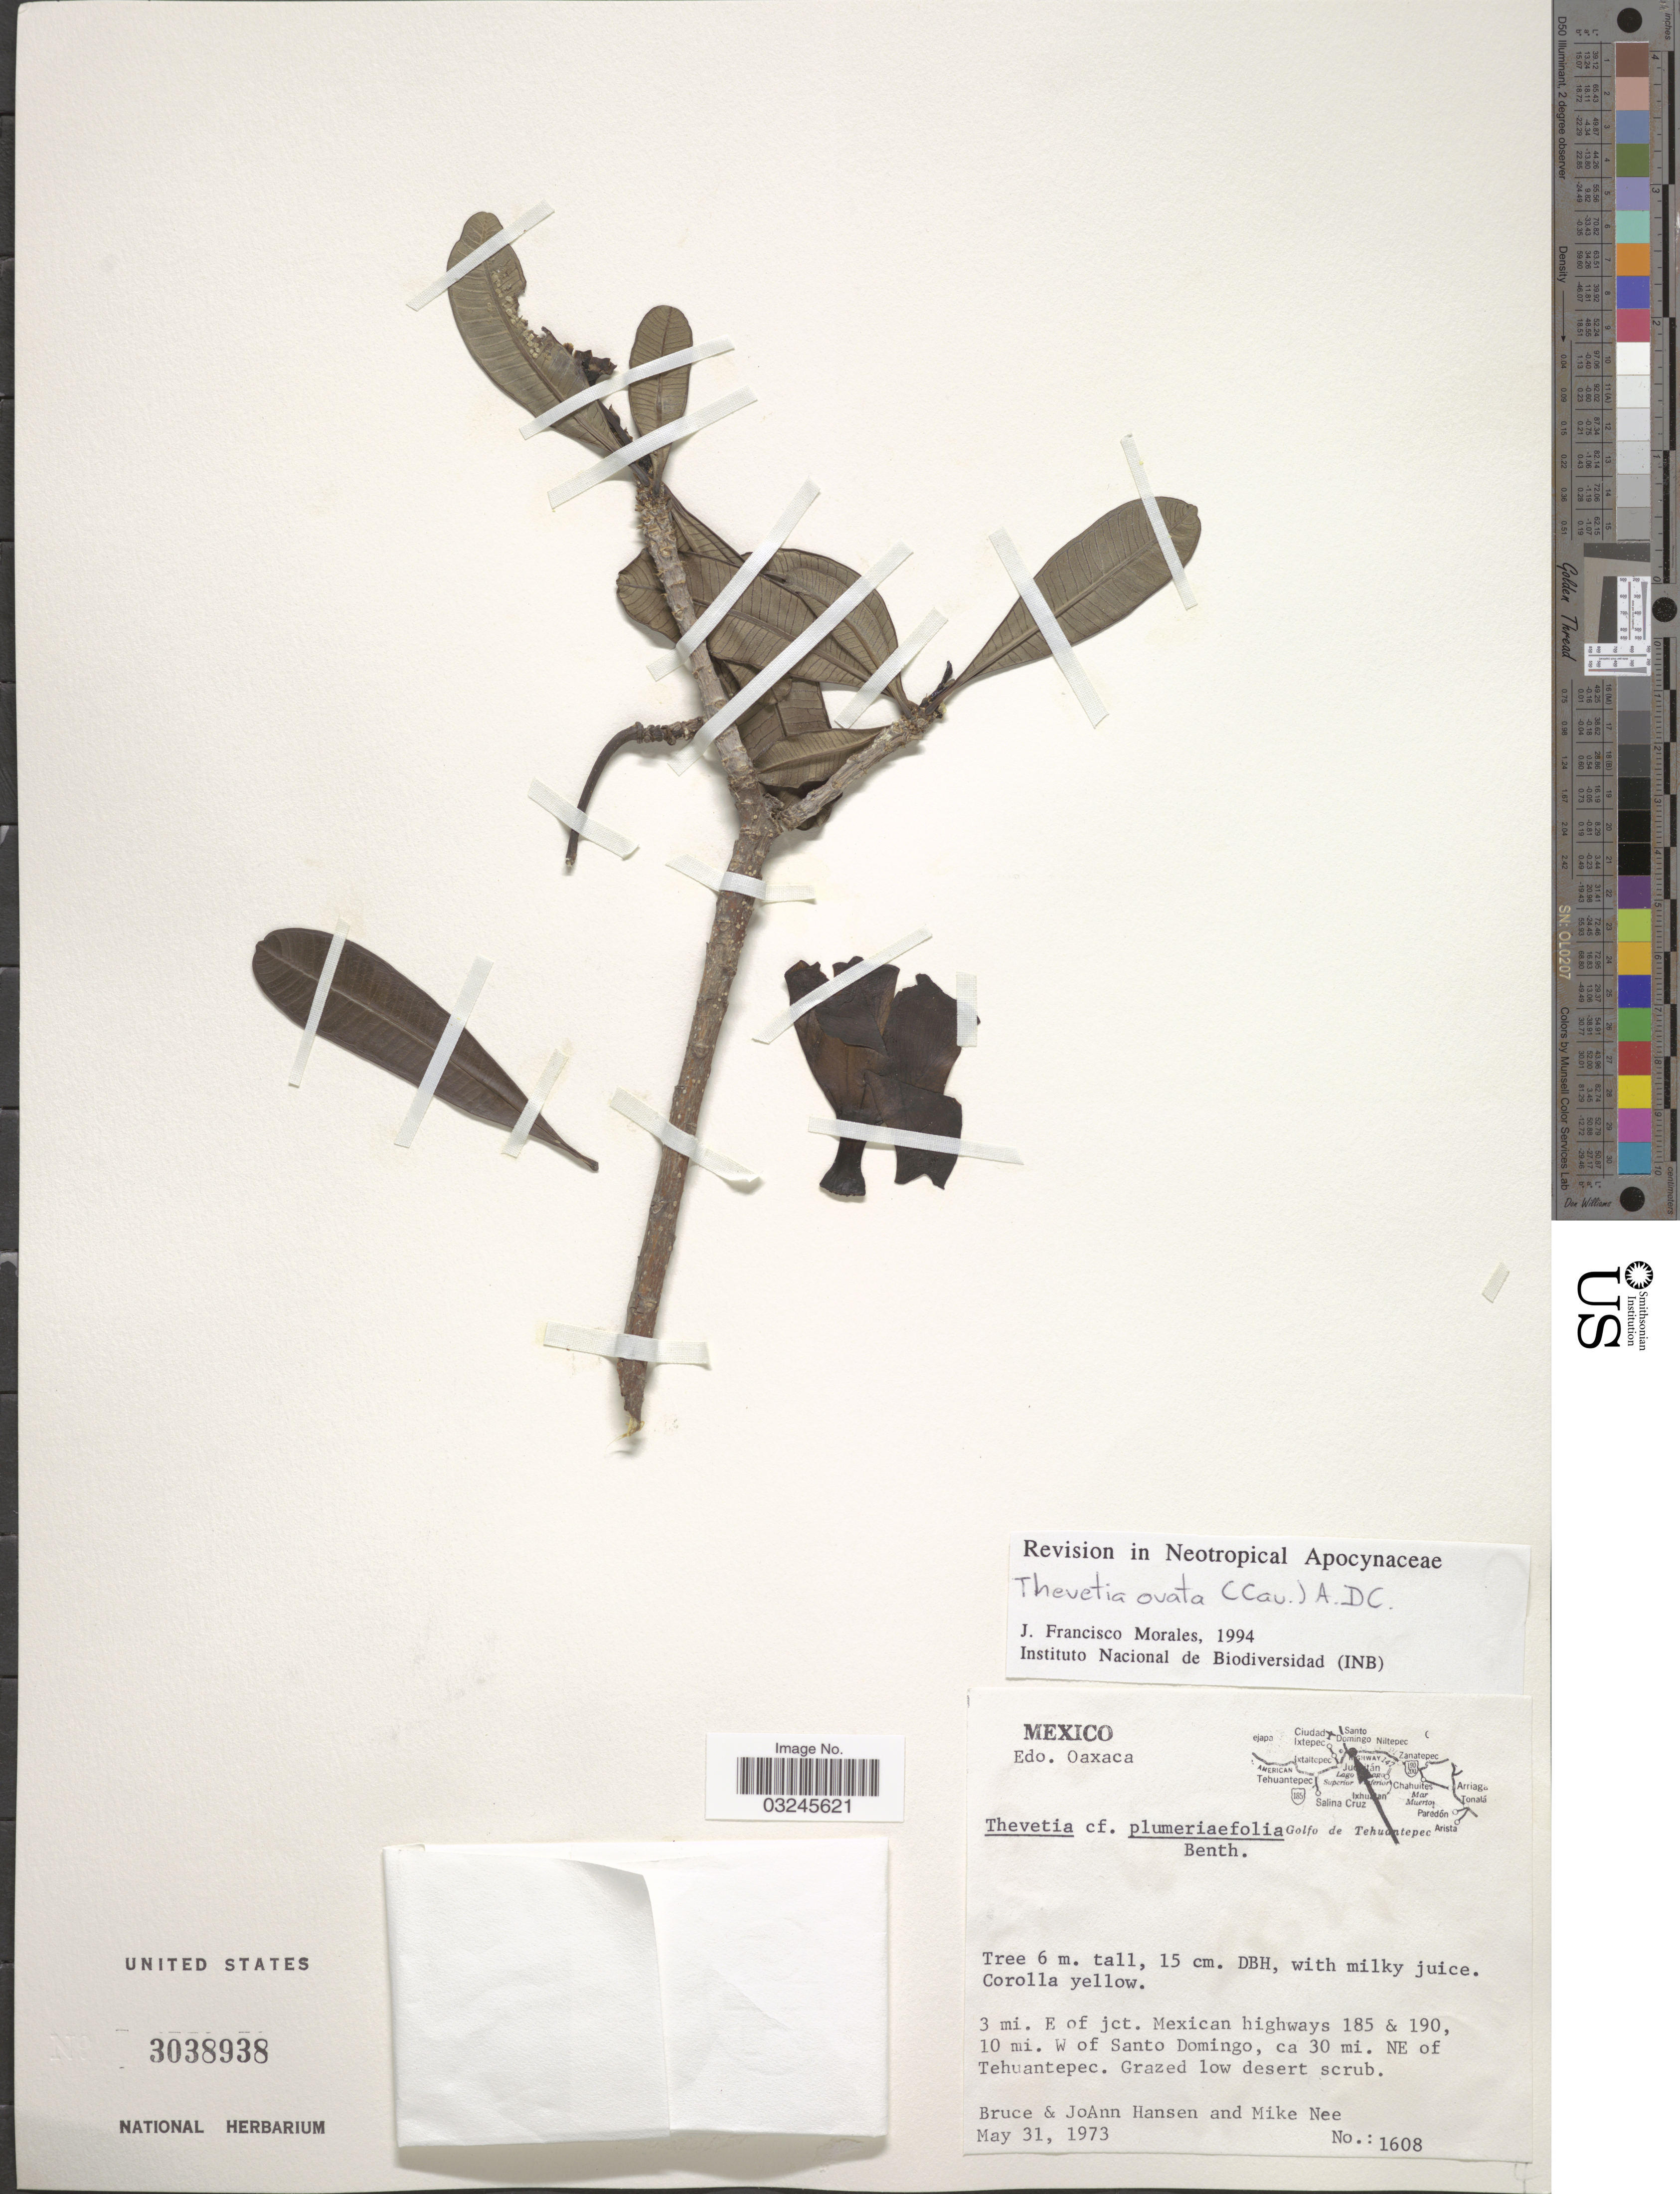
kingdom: Plantae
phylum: Tracheophyta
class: Magnoliopsida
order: Gentianales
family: Apocynaceae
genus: Thevetia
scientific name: Thevetia ovata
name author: (Cav.) A. DC.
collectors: B. Hansen, J. Hansen & M. Nee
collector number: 1608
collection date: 1973-05-31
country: Mexico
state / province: Oaxaca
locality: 3 mi. E of jct. Mexican highways 185 & 190, 10 mi. W of Santo Domingo, ca 30 mi. NE of Tehuantepec.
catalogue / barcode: US 3038938